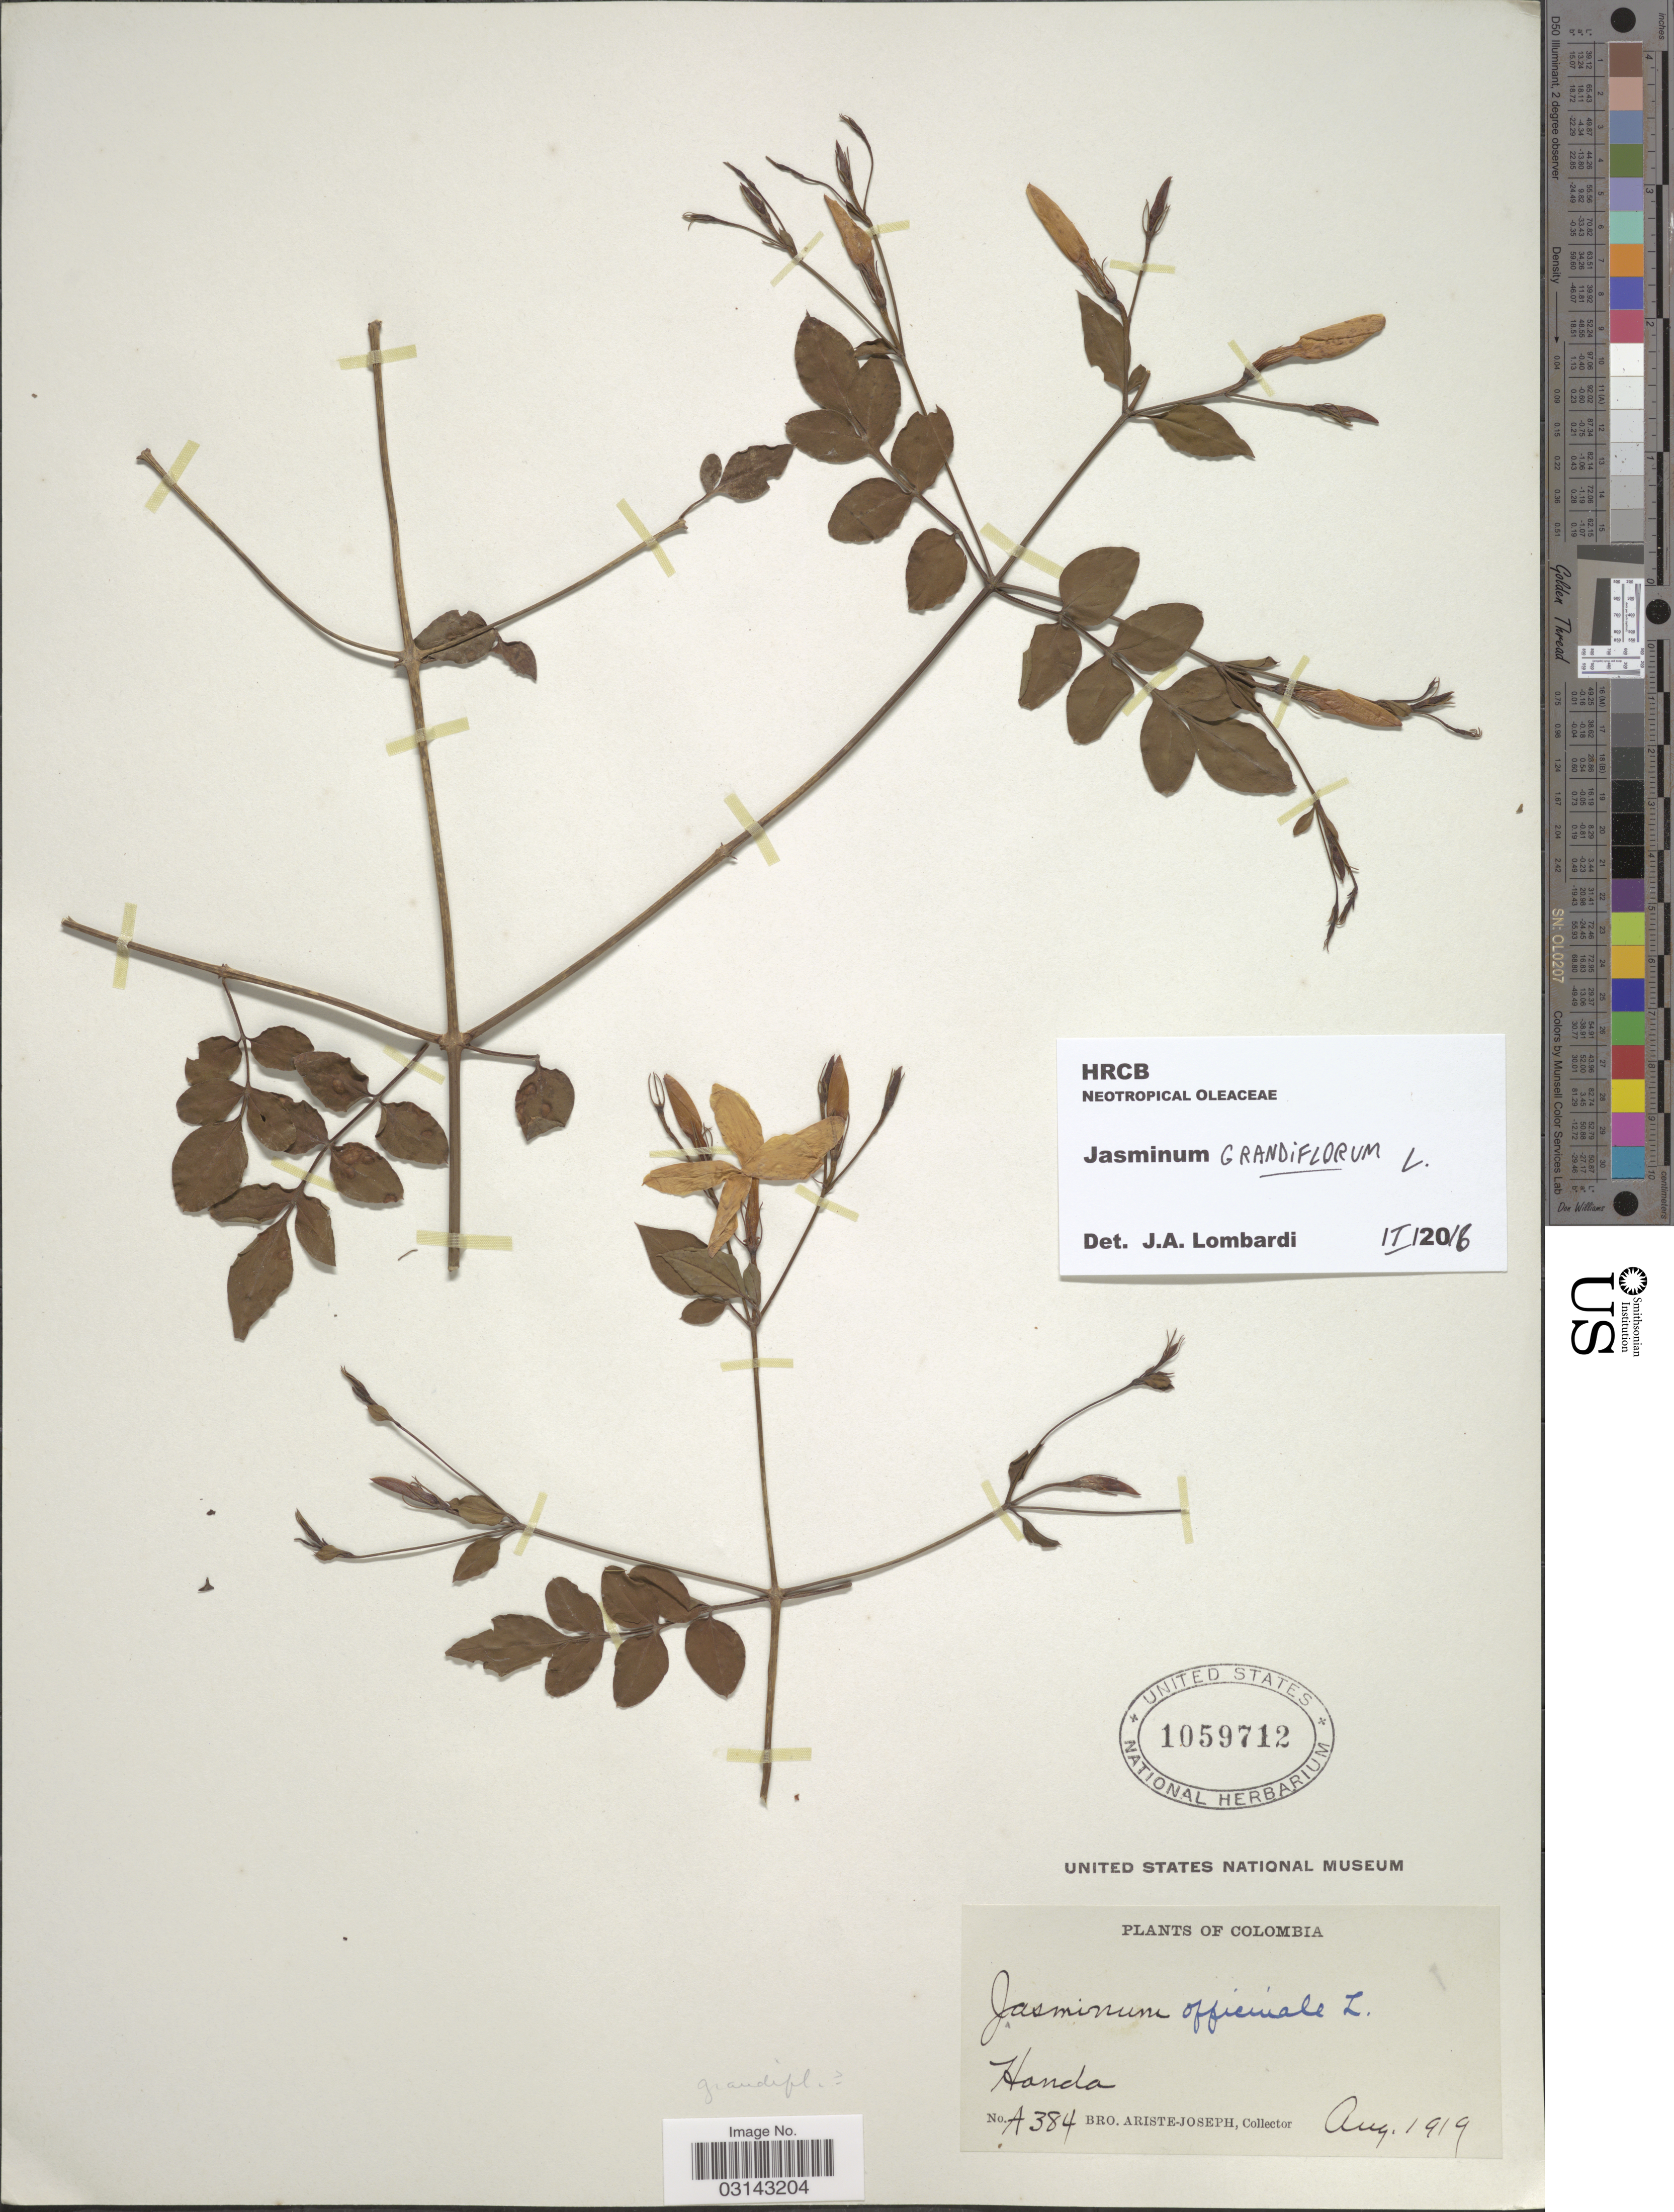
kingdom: Plantae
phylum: Tracheophyta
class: Magnoliopsida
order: Lamiales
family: Oleaceae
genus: Jasminum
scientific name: Jasminum grandiflorum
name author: L.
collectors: Bro. Ariste-Joseph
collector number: A384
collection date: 1919-08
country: Colombia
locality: Honda.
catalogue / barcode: US 1059712